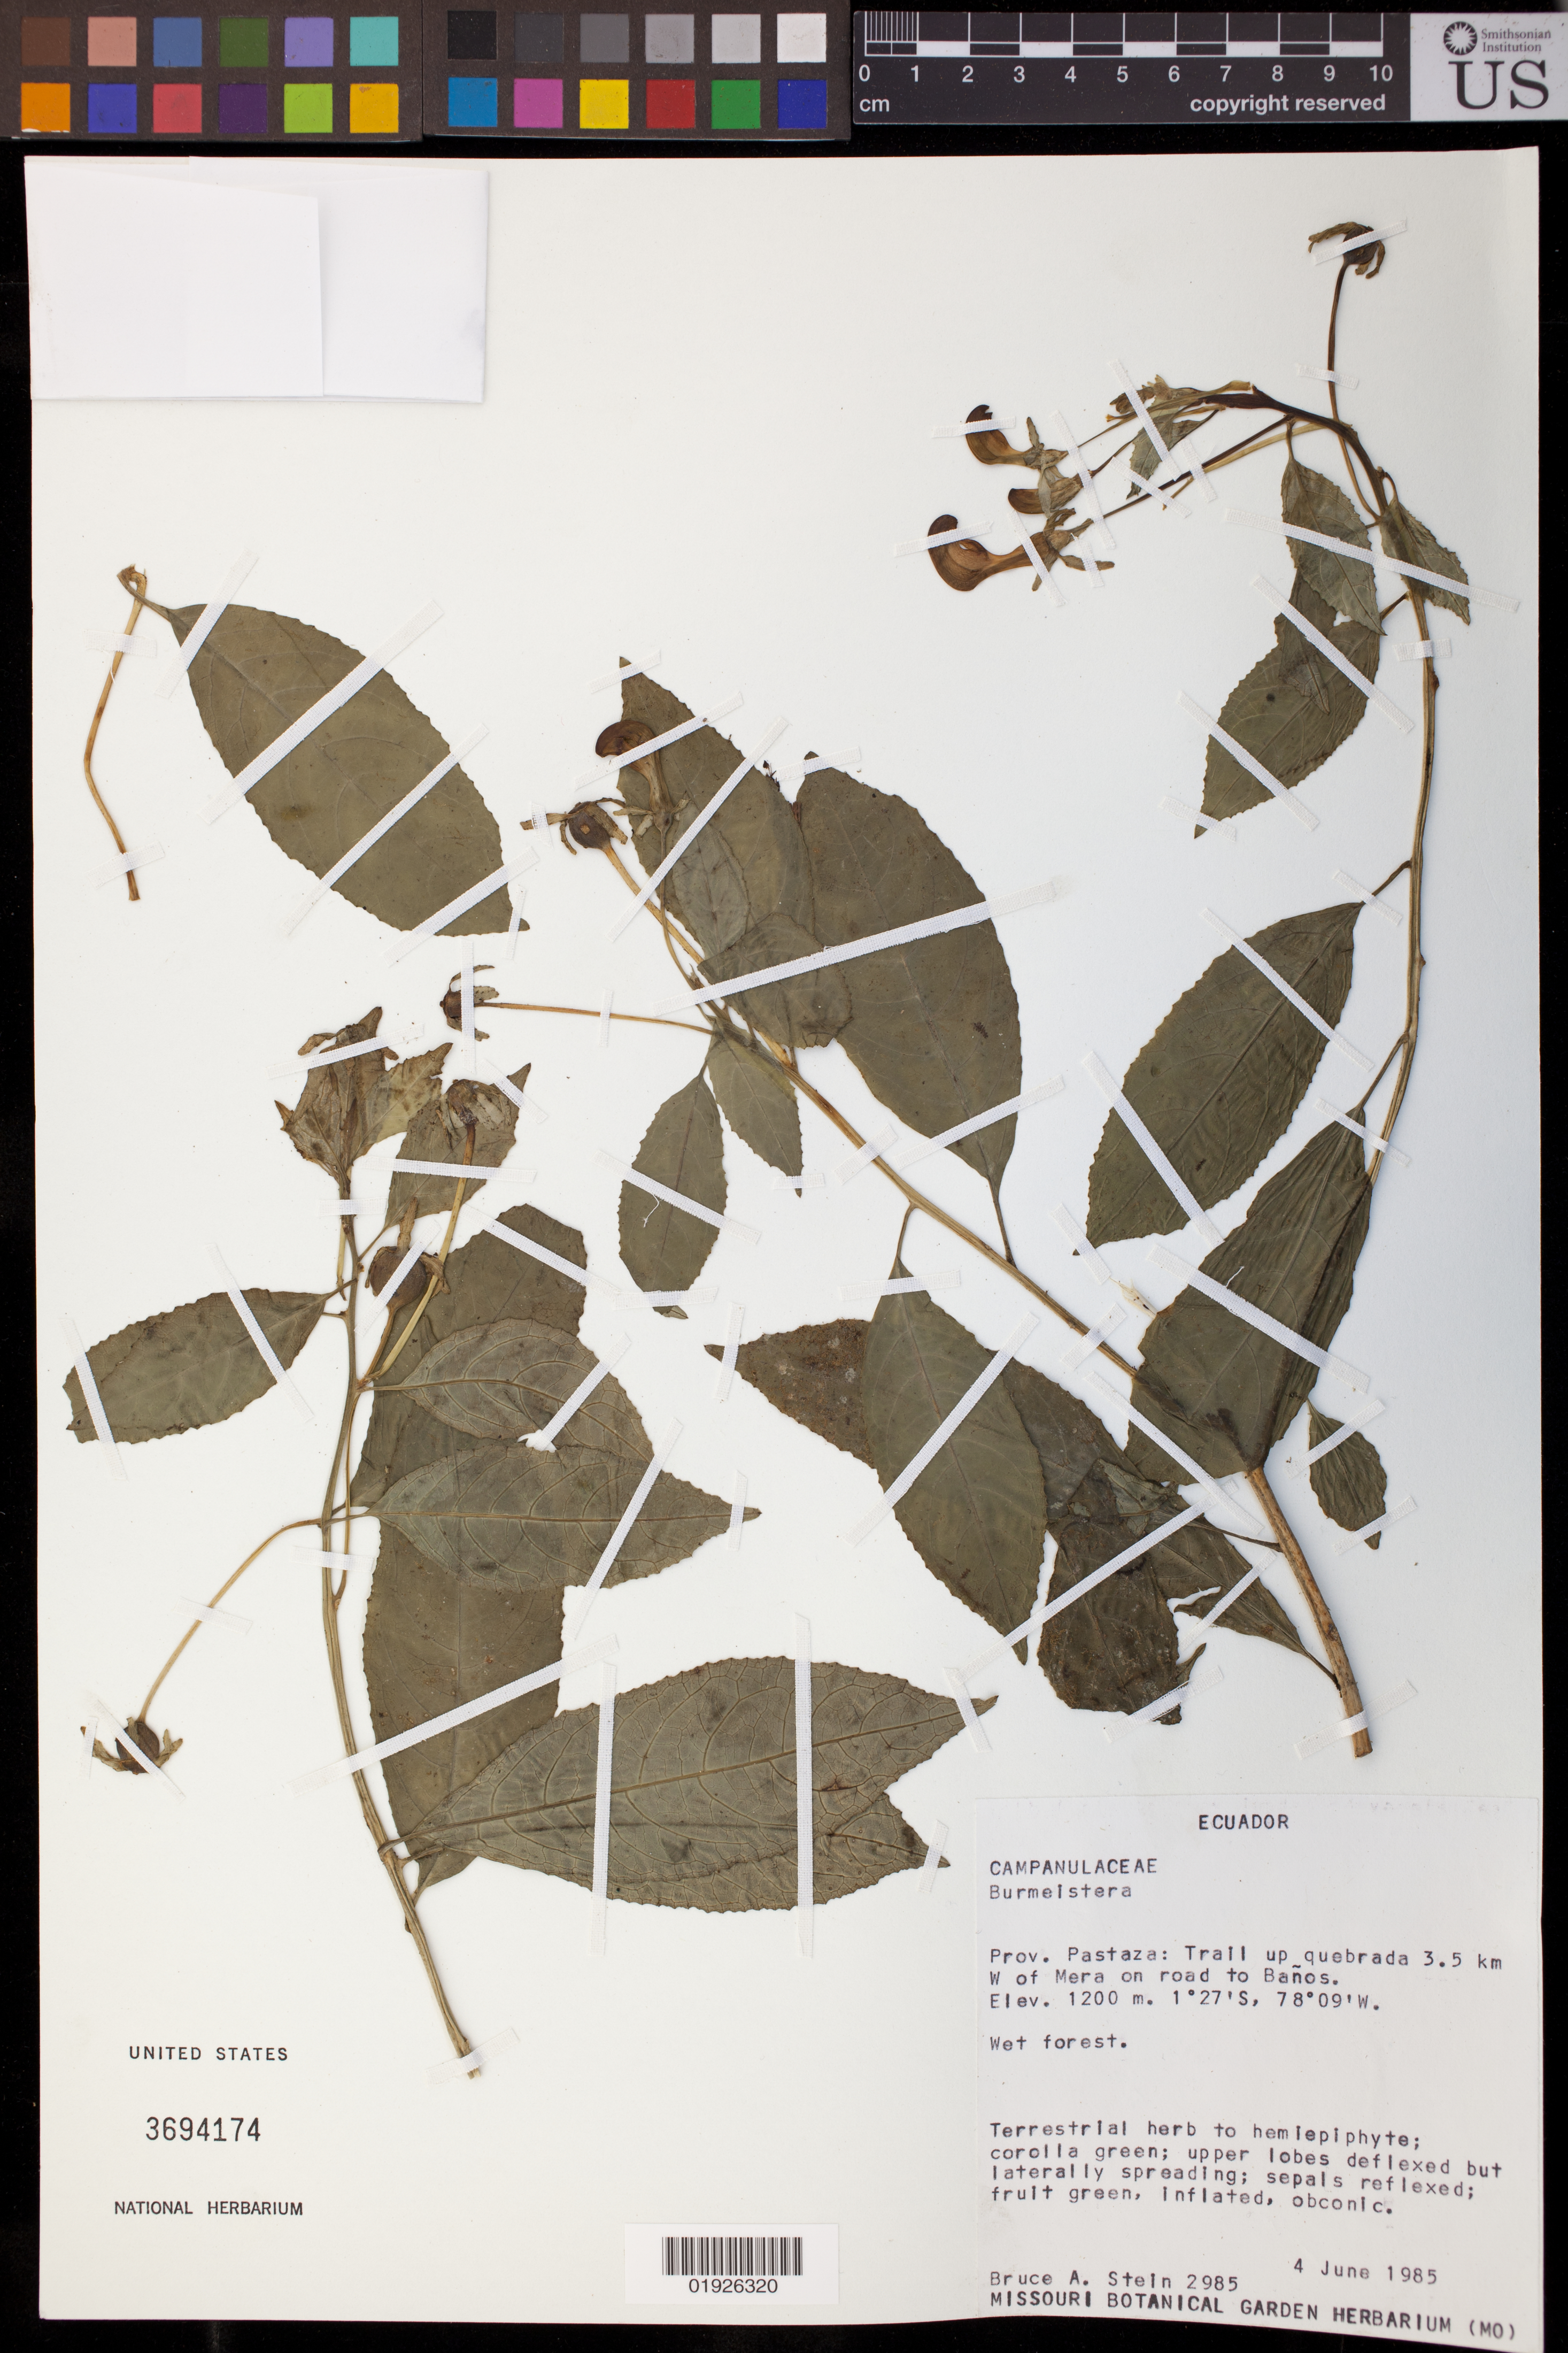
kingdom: Plantae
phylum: Tracheophyta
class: Magnoliopsida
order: Asterales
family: Campanulaceae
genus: Burmeistera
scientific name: Burmeistera sp.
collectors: B. A. Stein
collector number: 2985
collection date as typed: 04 Jun 1985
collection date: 1985-06-04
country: Ecuador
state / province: Pastaza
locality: Trail up quebrada 3.5 km W of Mera on road to Baños.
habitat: Wet forest.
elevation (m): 1200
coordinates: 1 27 S, 78 09 W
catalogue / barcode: US 3694174